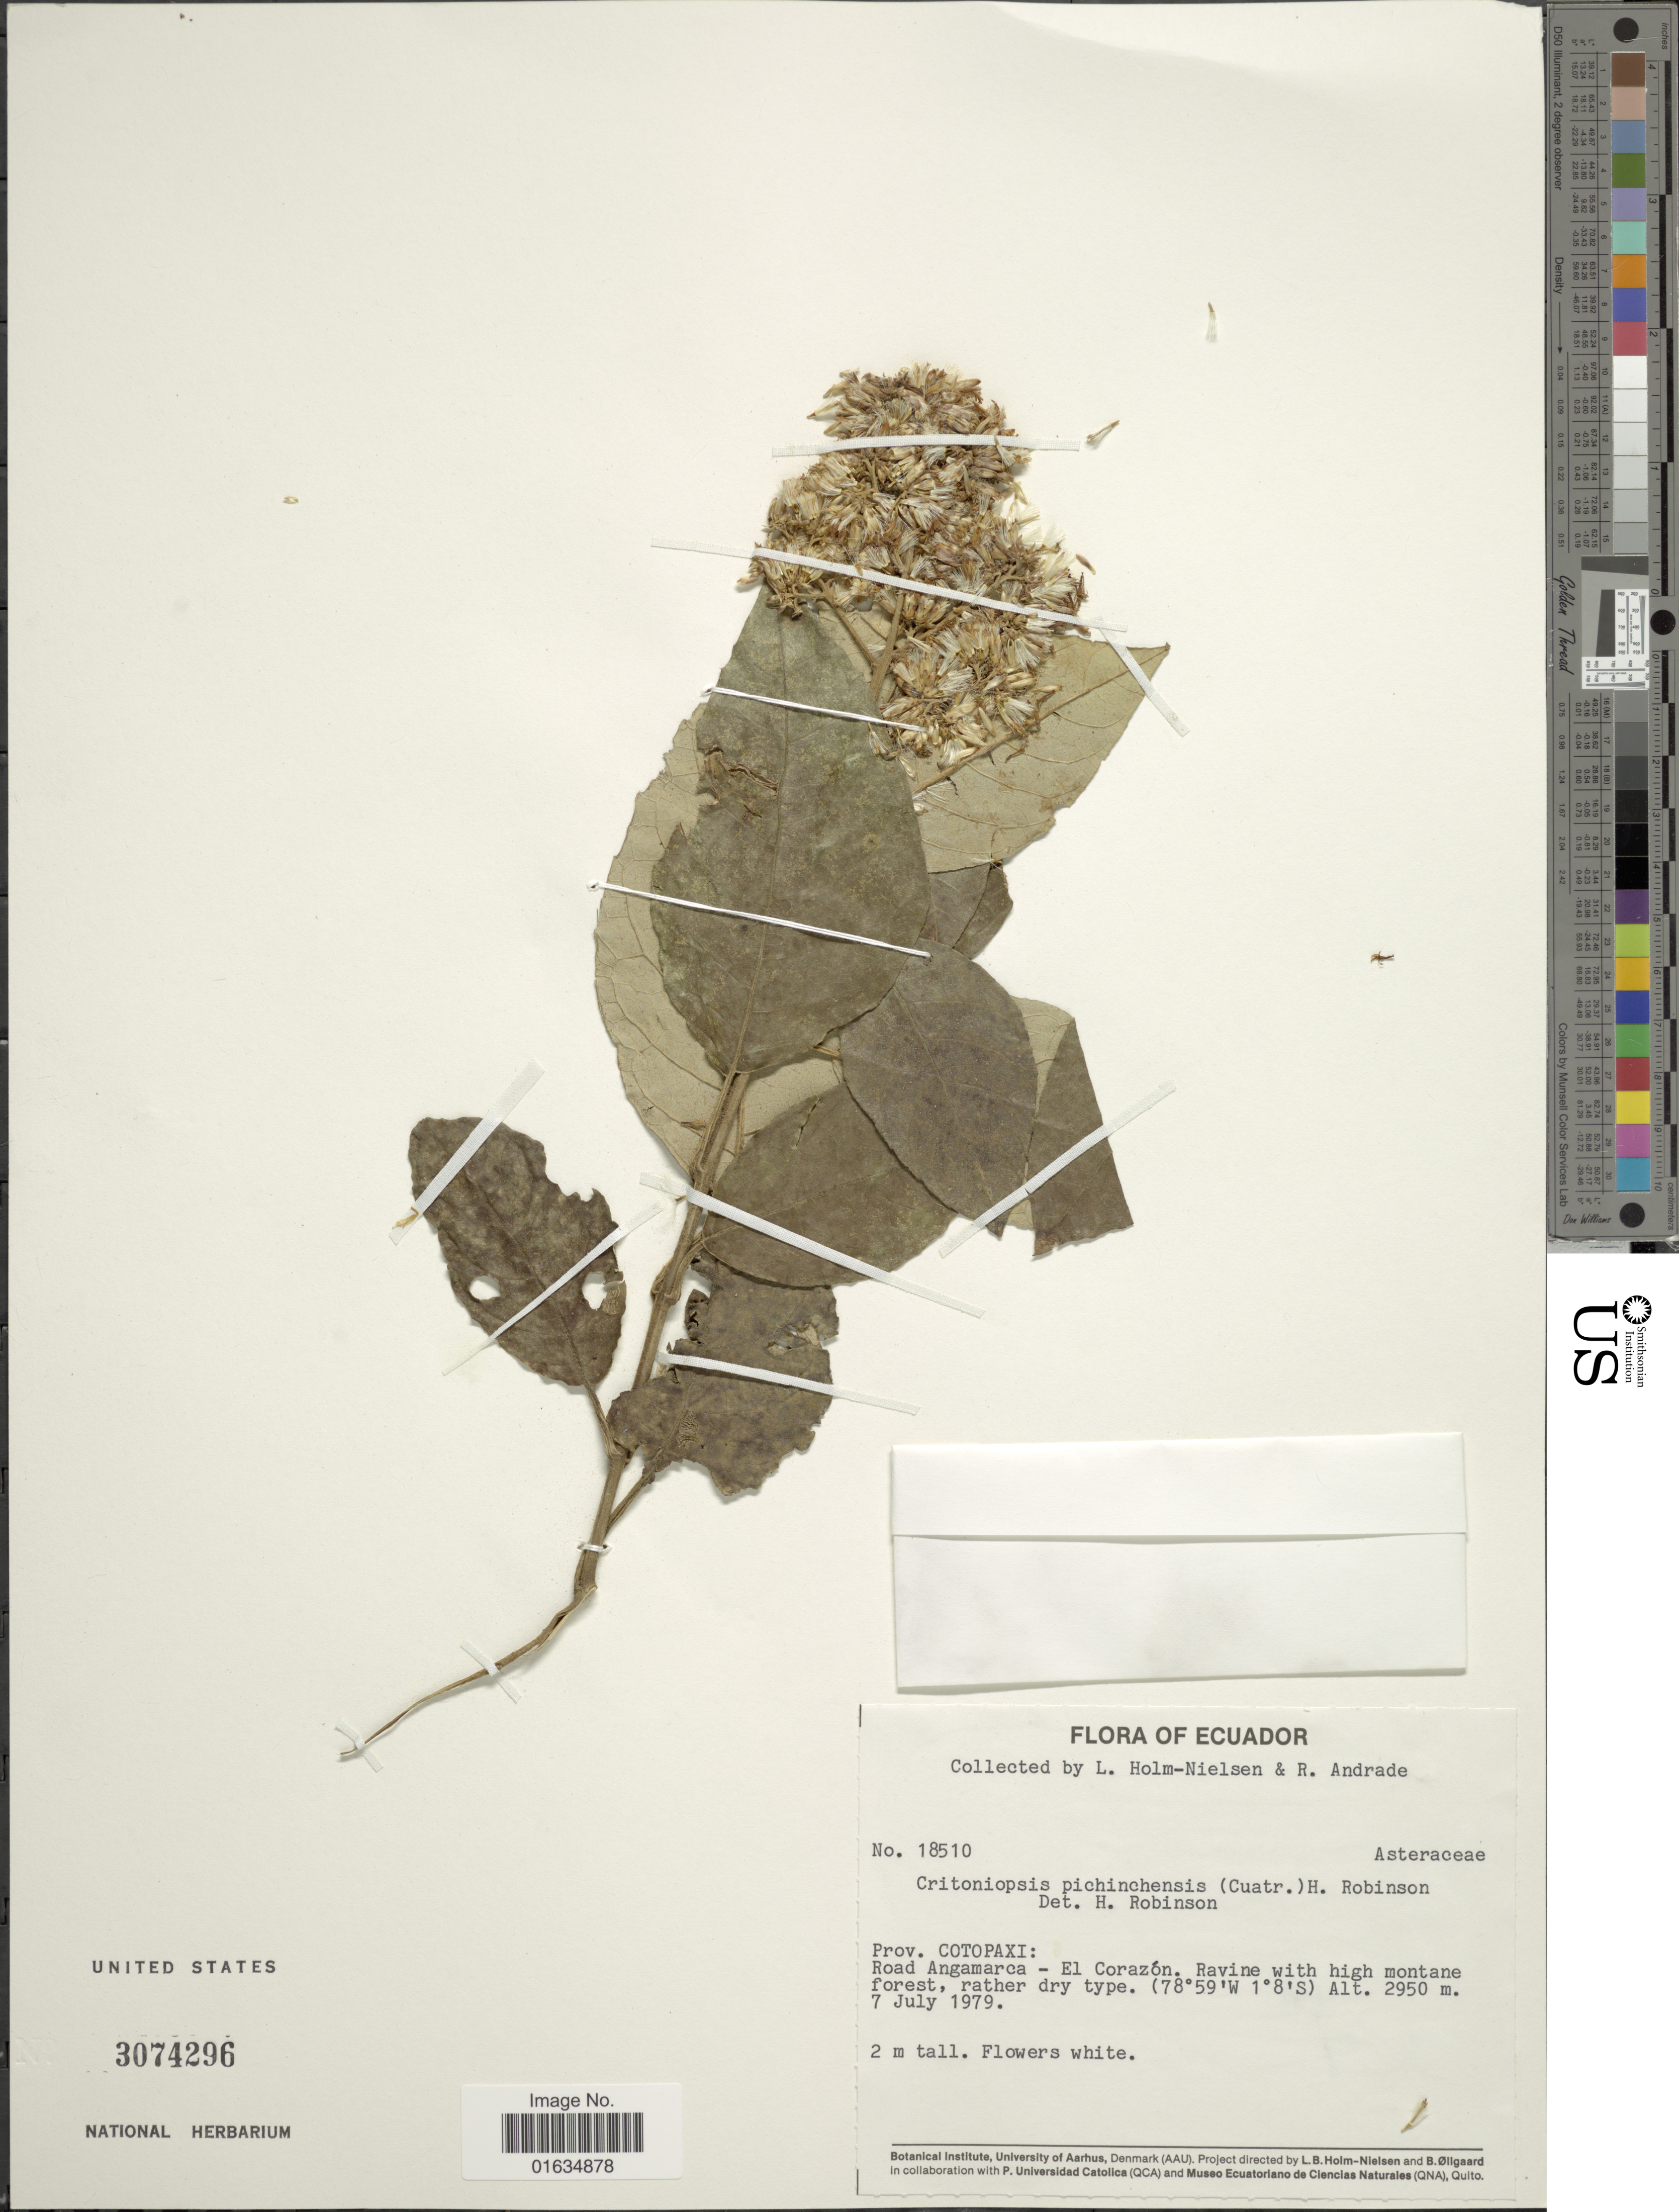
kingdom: Plantae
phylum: Tracheophyta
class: Magnoliopsida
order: Asterales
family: Asteraceae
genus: Critoniopsis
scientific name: Critoniopsis sodiroi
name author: (Hieron. ex Sodiro) H. Rob.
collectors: L. B. Holm-Nielsen & R. Andrade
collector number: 18510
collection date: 1979-07-07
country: Ecuador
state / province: Cotopaxi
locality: Prov. Cotopaxi, Road Angamarca, El Corazon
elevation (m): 2950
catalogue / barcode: US 3074296